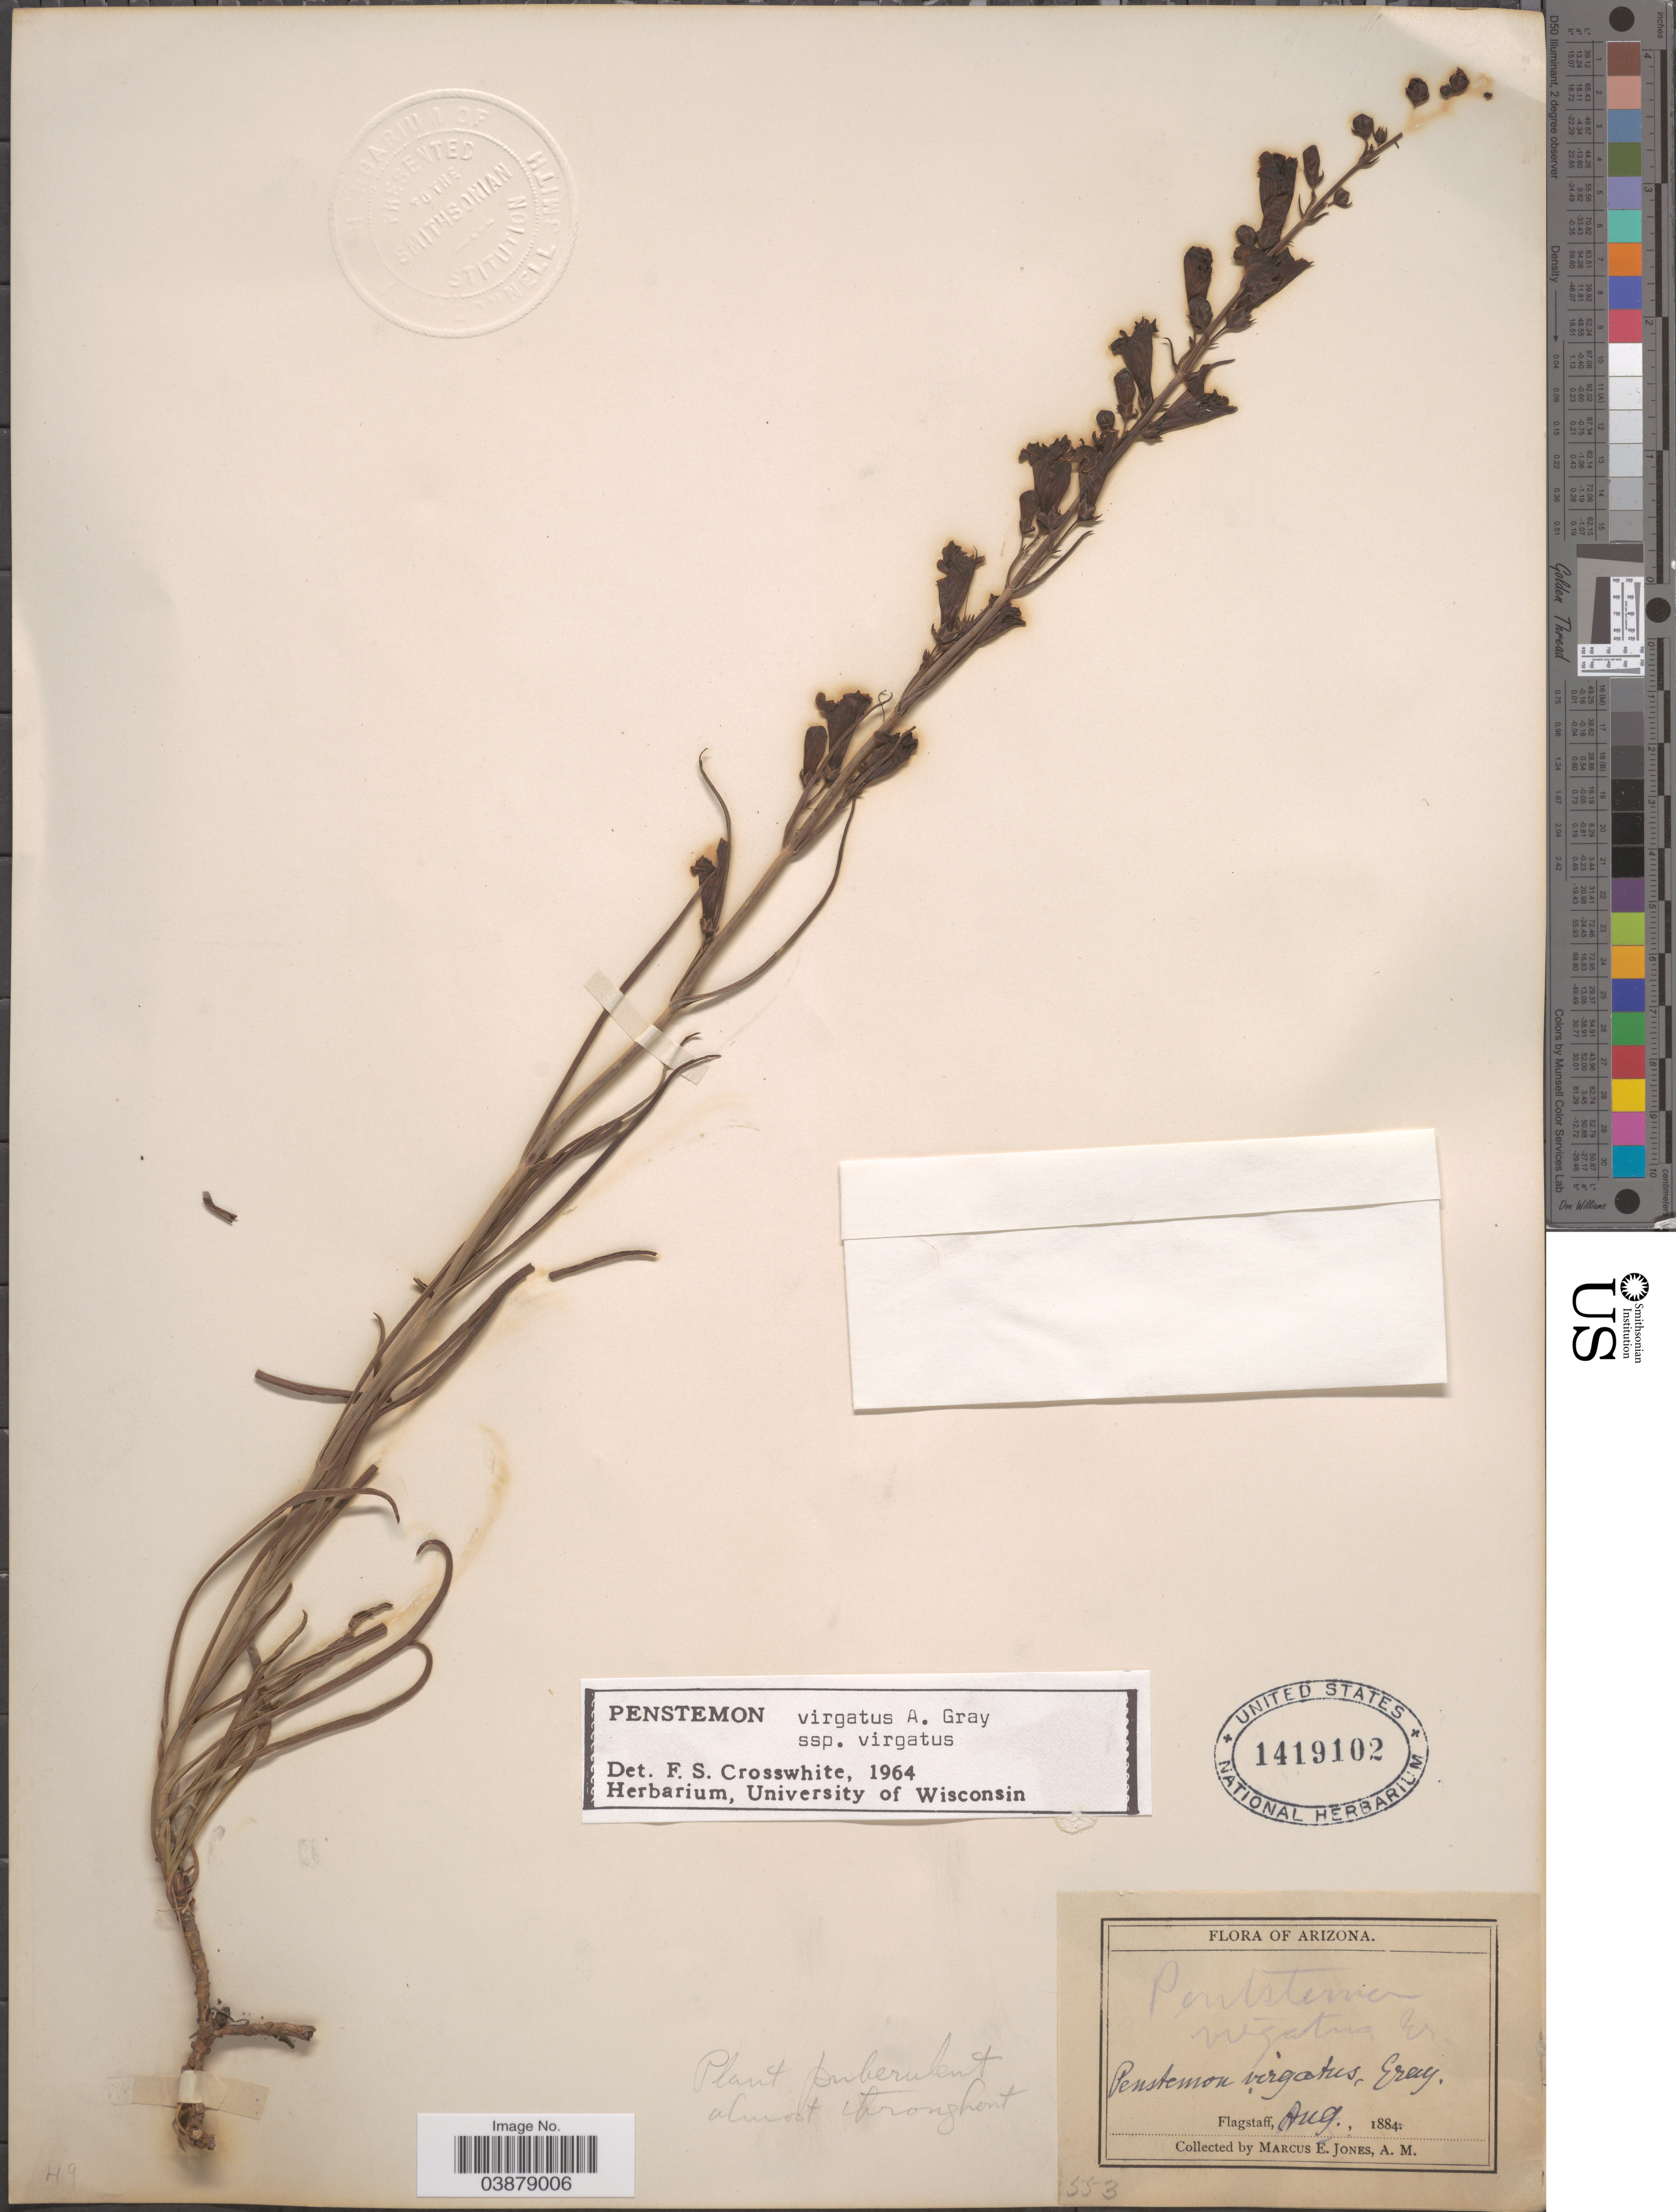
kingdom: Plantae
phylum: Tracheophyta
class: Magnoliopsida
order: Lamiales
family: Plantaginaceae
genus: Penstemon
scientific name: Penstemon virgatus subsp. virgatus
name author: A. Gray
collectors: M. E. Jones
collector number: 553?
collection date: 1884-08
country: United States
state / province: Arizona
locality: Flagstaff.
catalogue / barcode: US 141902